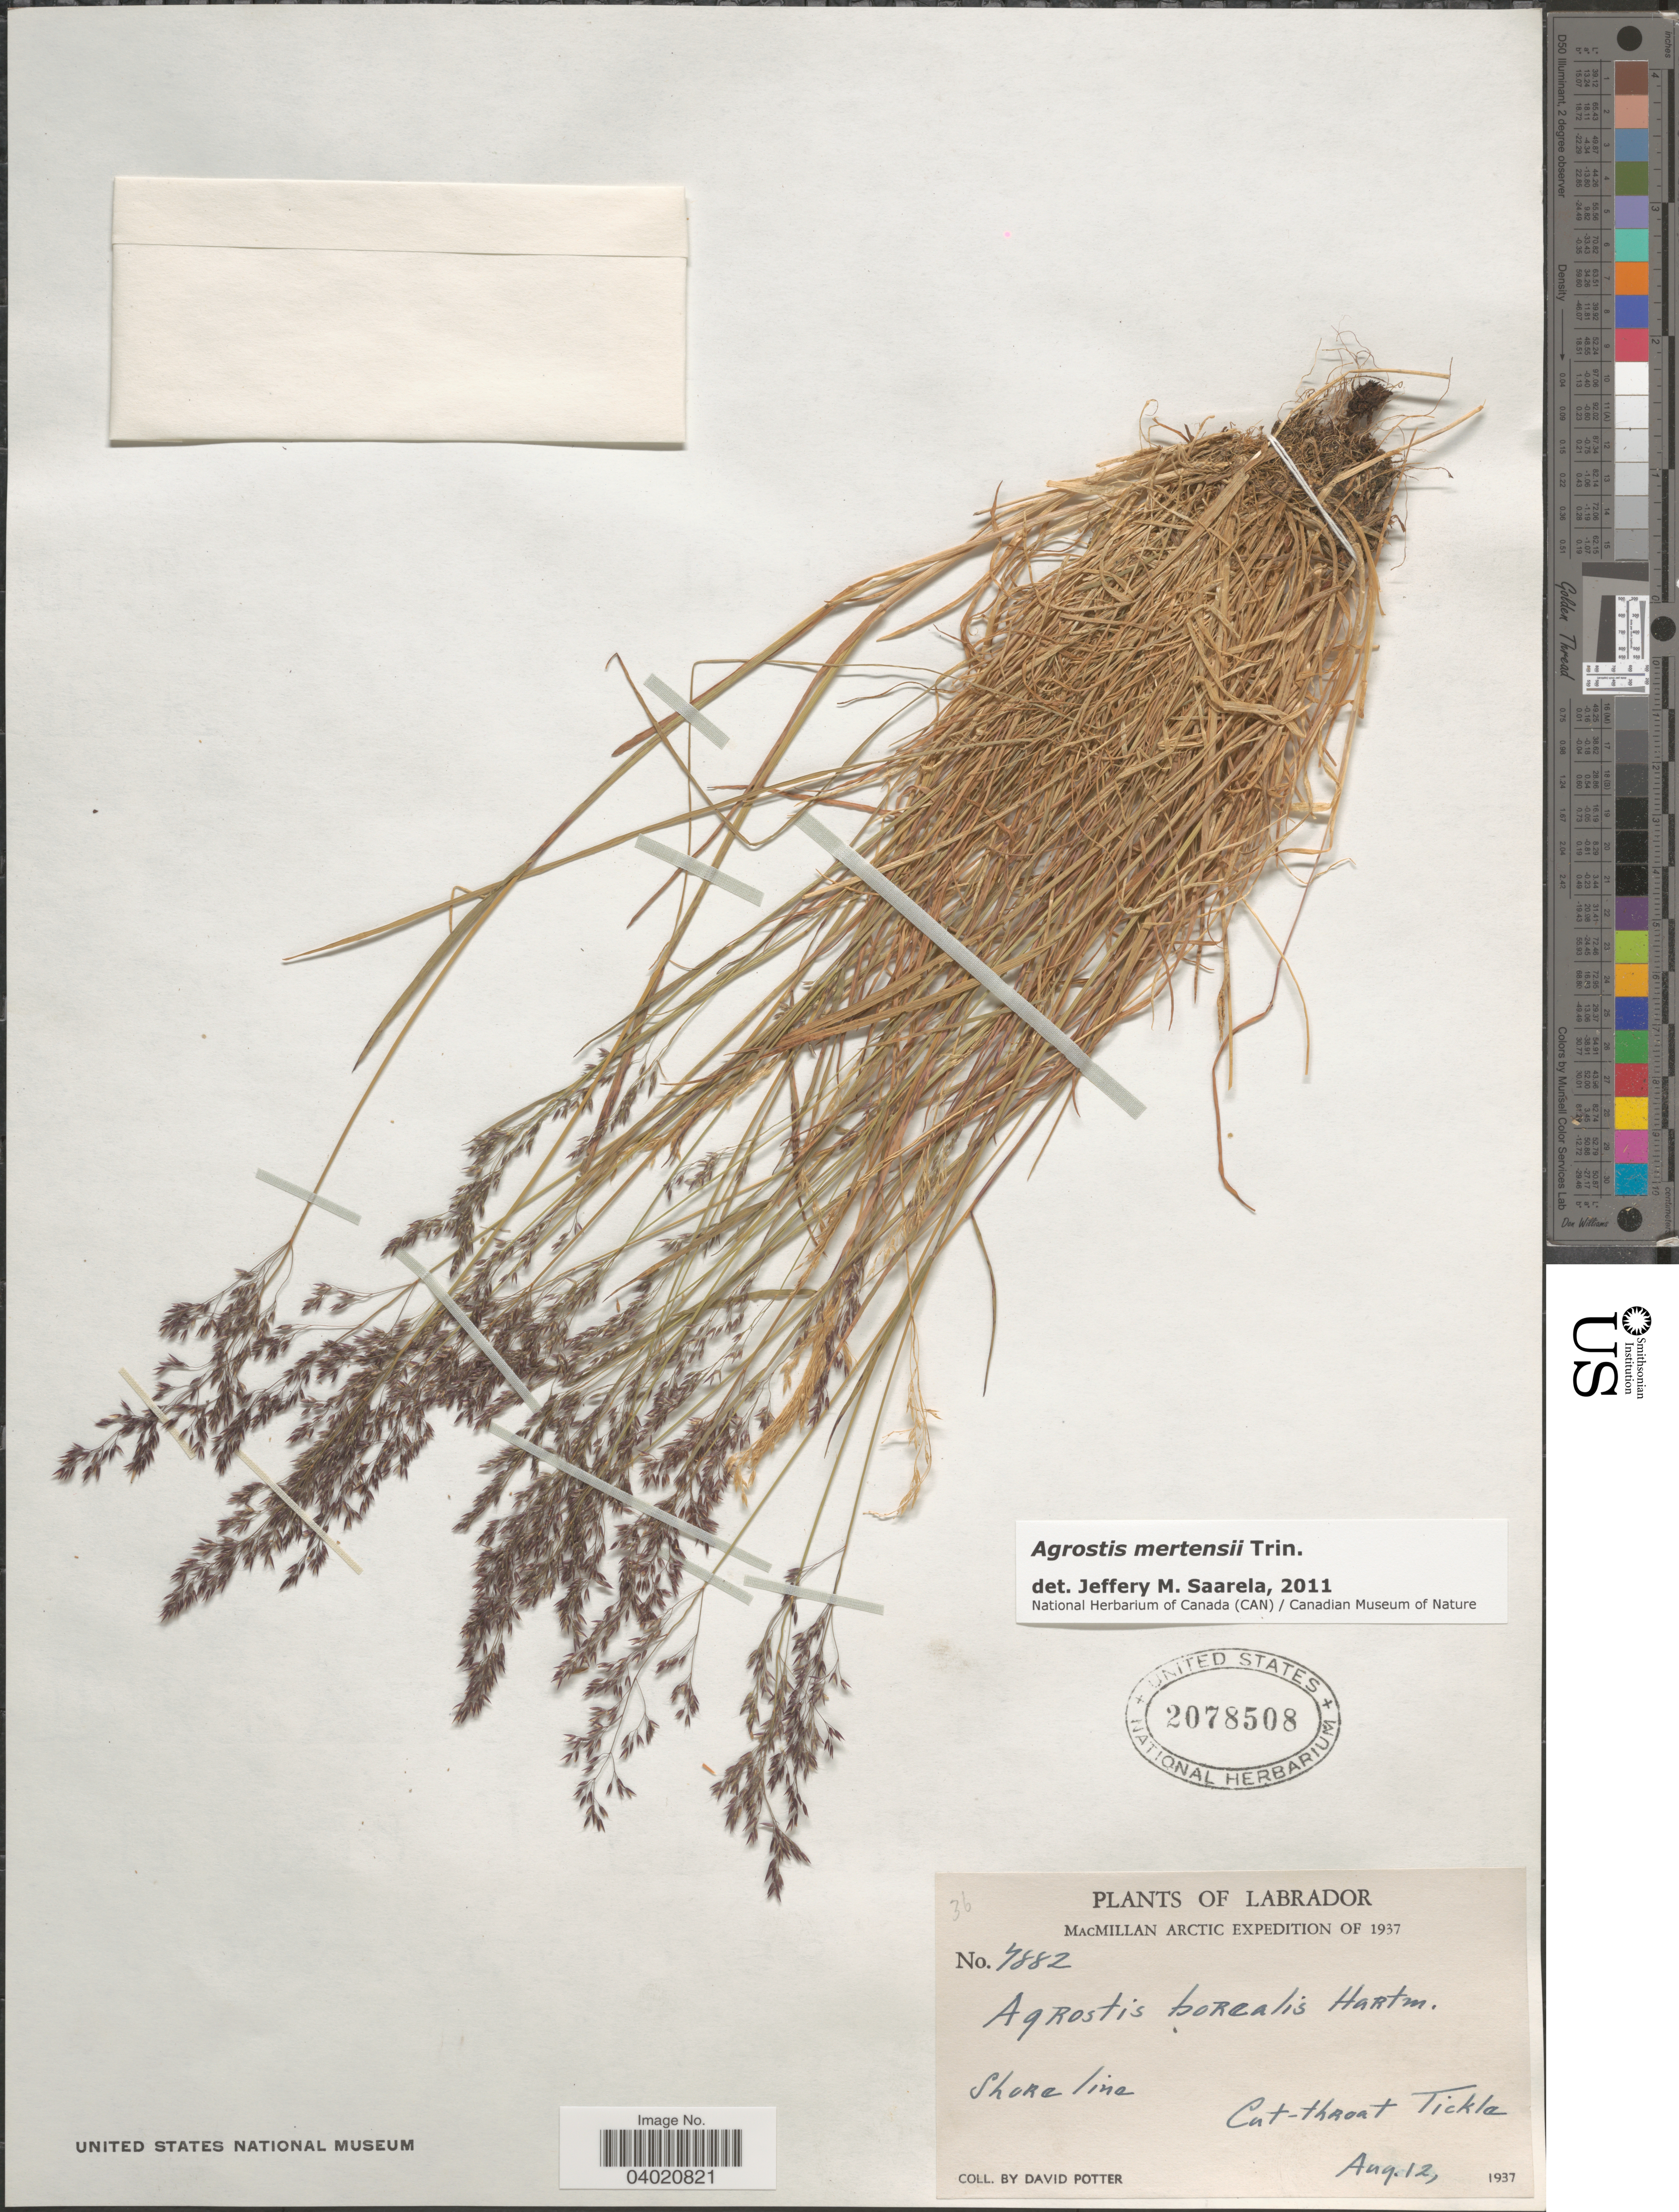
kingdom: Plantae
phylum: Tracheophyta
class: Liliopsida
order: Poales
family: Poaceae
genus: Agrostis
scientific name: Agrostis mertensii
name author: Trin.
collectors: D. Potter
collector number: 7882*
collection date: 1937-08-12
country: Canada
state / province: Newfoundland and Labrador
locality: Labrador. Cut-throat Tickle.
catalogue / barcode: US 2078508